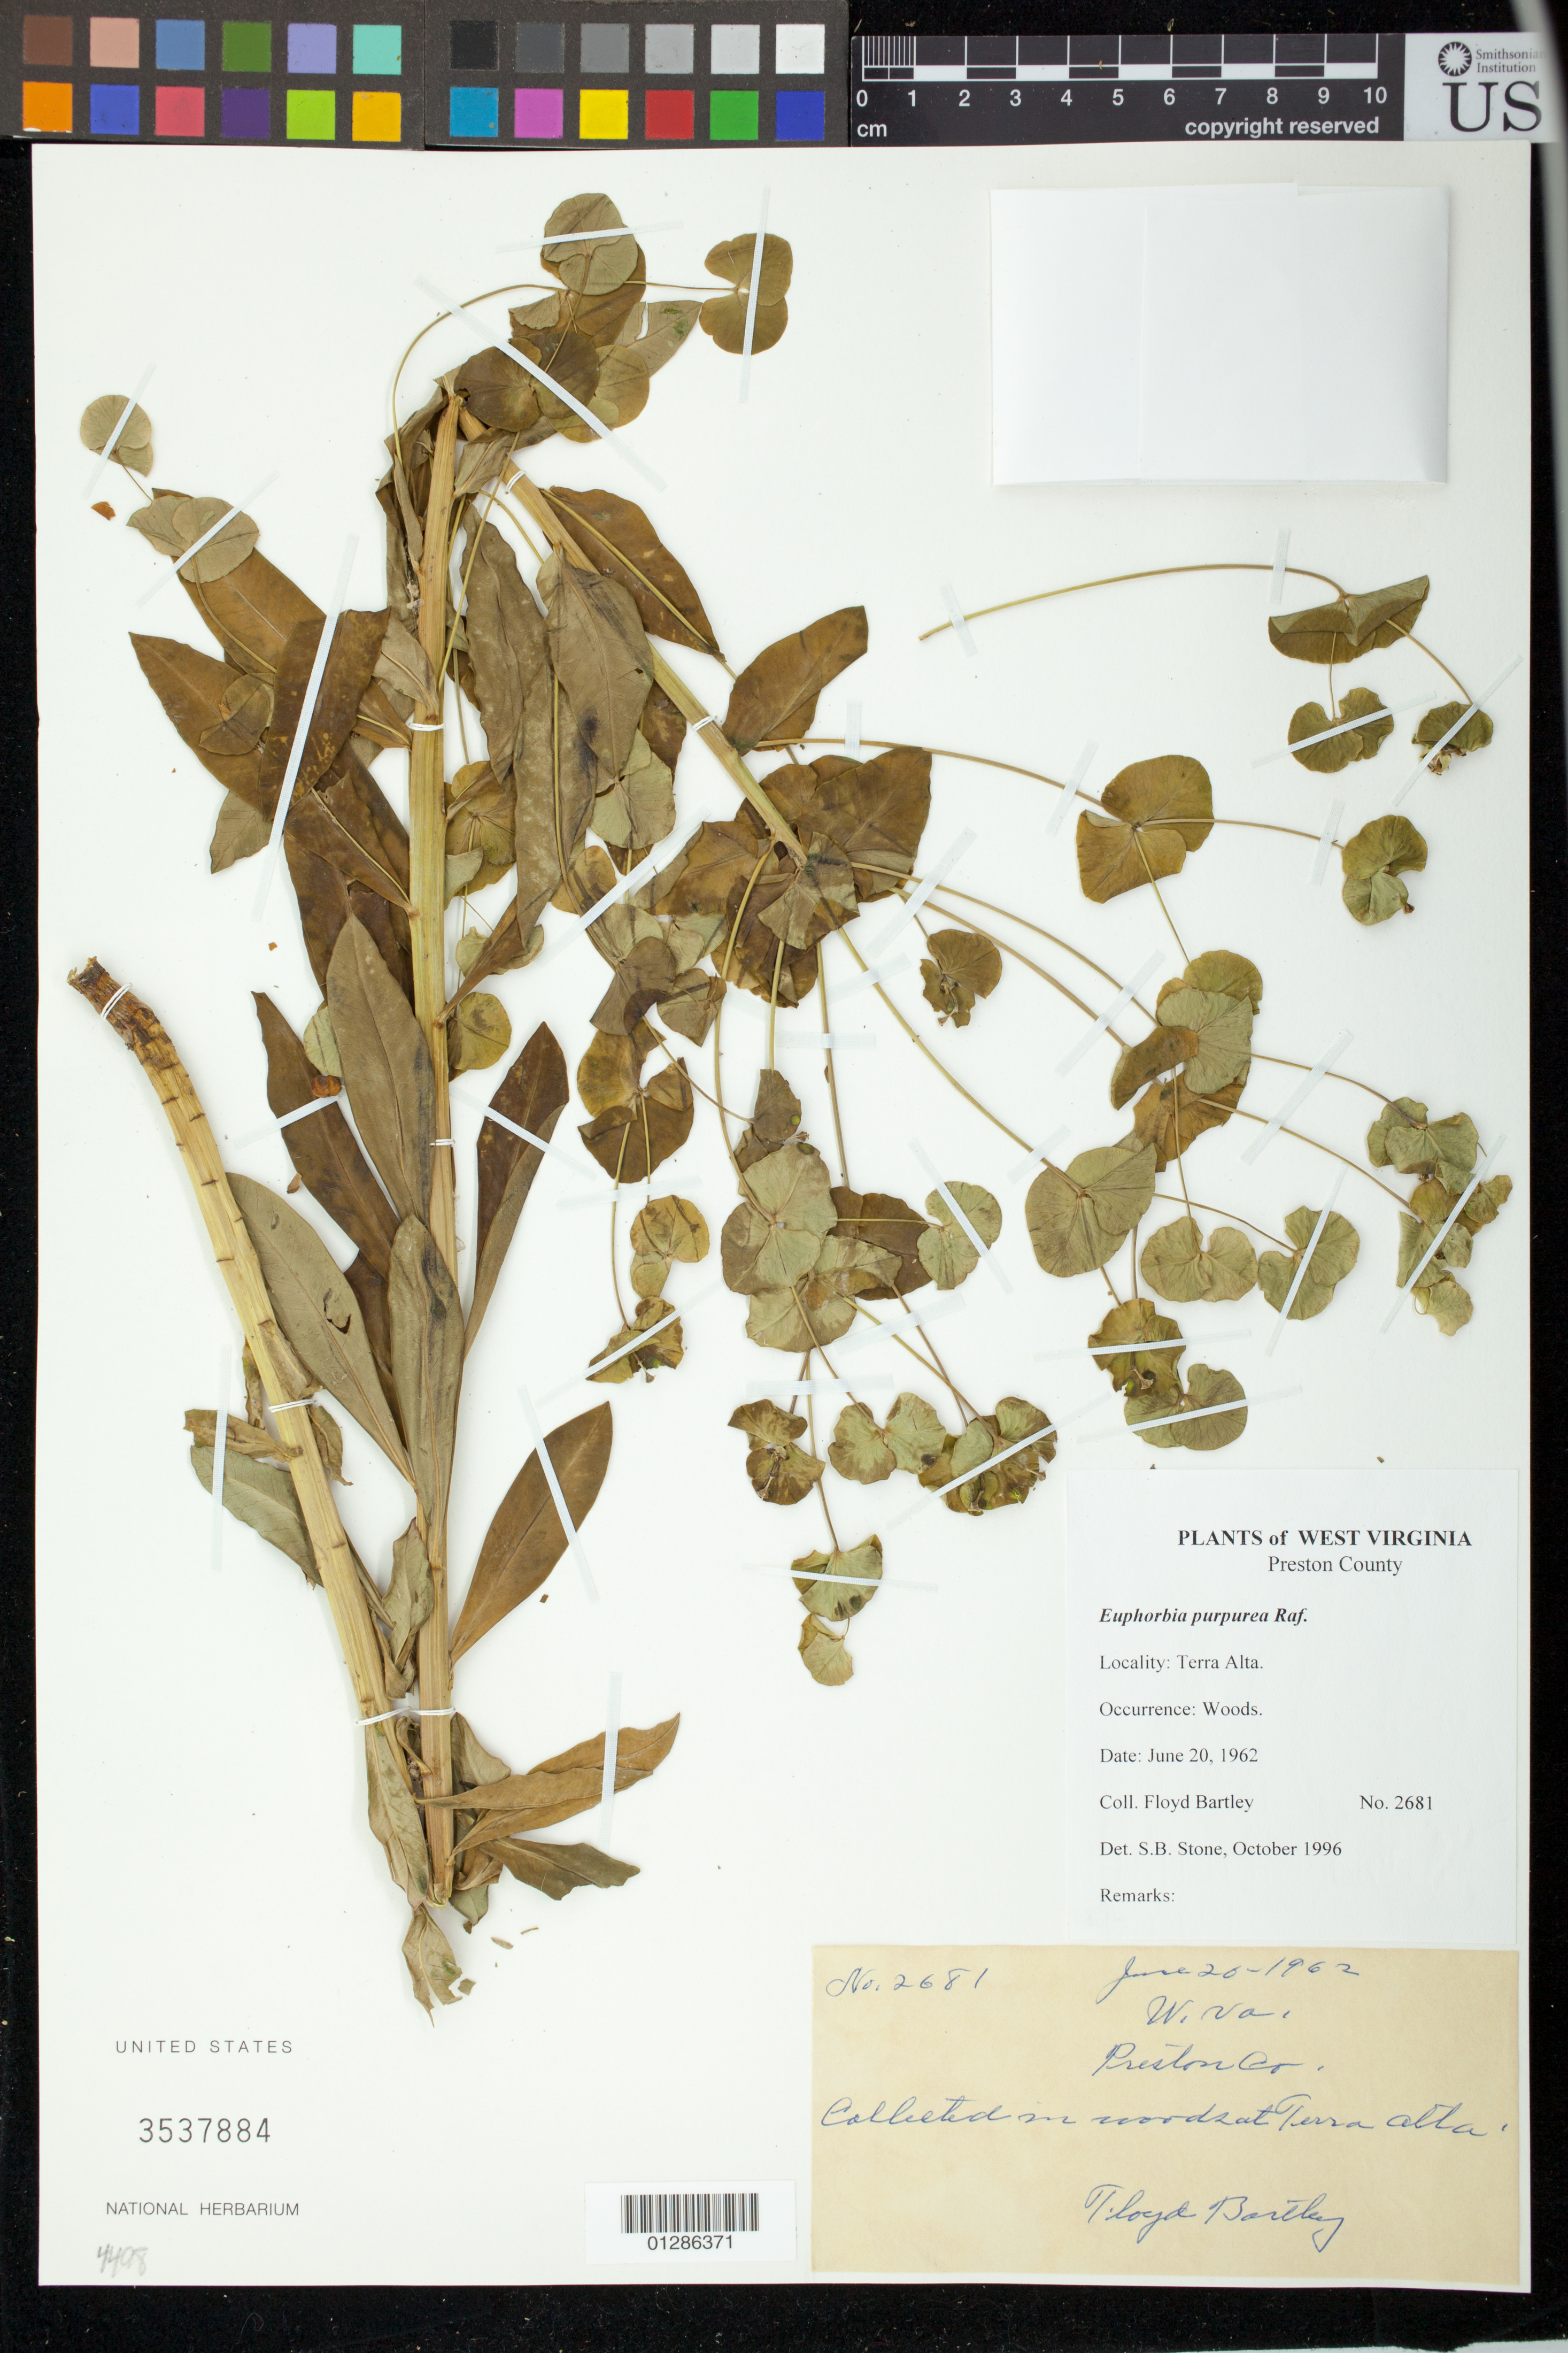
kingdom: Plantae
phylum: Tracheophyta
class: Magnoliopsida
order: Malpighiales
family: Euphorbiaceae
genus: Euphorbia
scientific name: Euphorbia purpurea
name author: (Raf.) Fernald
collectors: F. Bartley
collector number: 2681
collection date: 1962-06-20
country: United States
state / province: West Virginia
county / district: Preston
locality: Terra Alta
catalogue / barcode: US 3537884